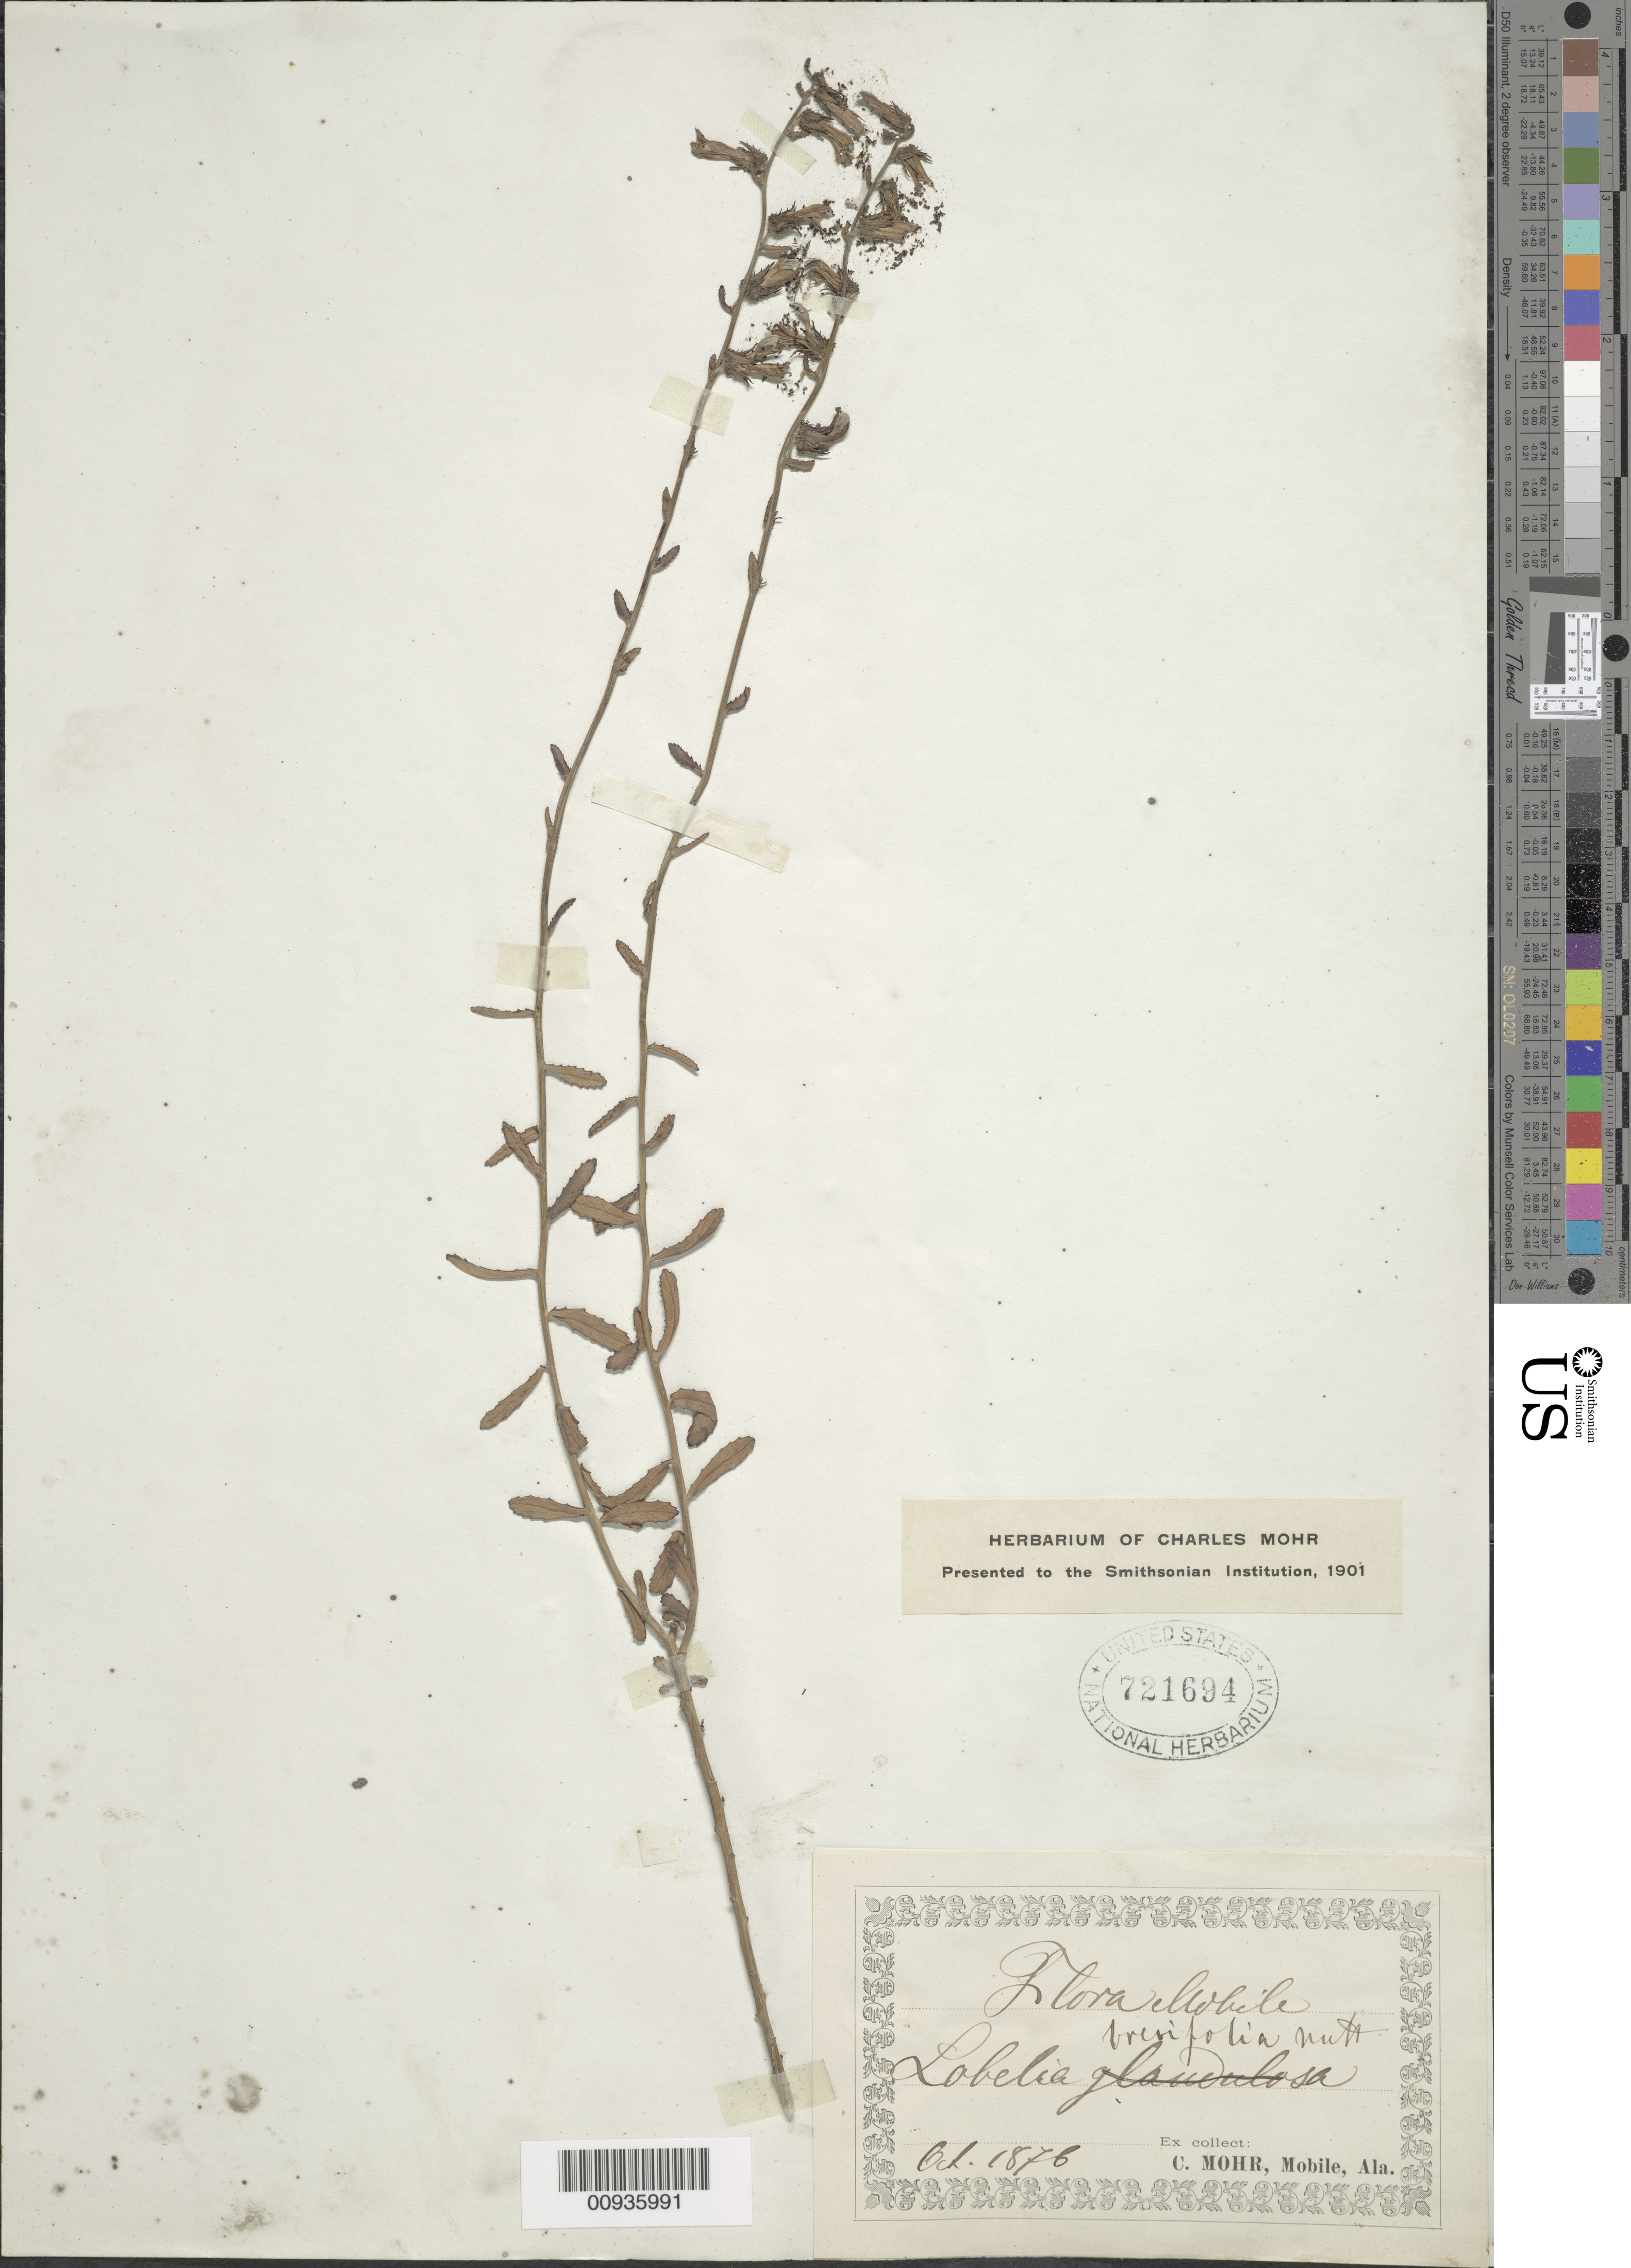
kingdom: Plantae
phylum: Tracheophyta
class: Magnoliopsida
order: Asterales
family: Campanulaceae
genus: Lobelia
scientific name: Lobelia brevifolia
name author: Nutt. ex A. DC.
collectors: C. T. Mohr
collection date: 1876-10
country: United States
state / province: Alabama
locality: Mobile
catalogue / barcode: US 721694